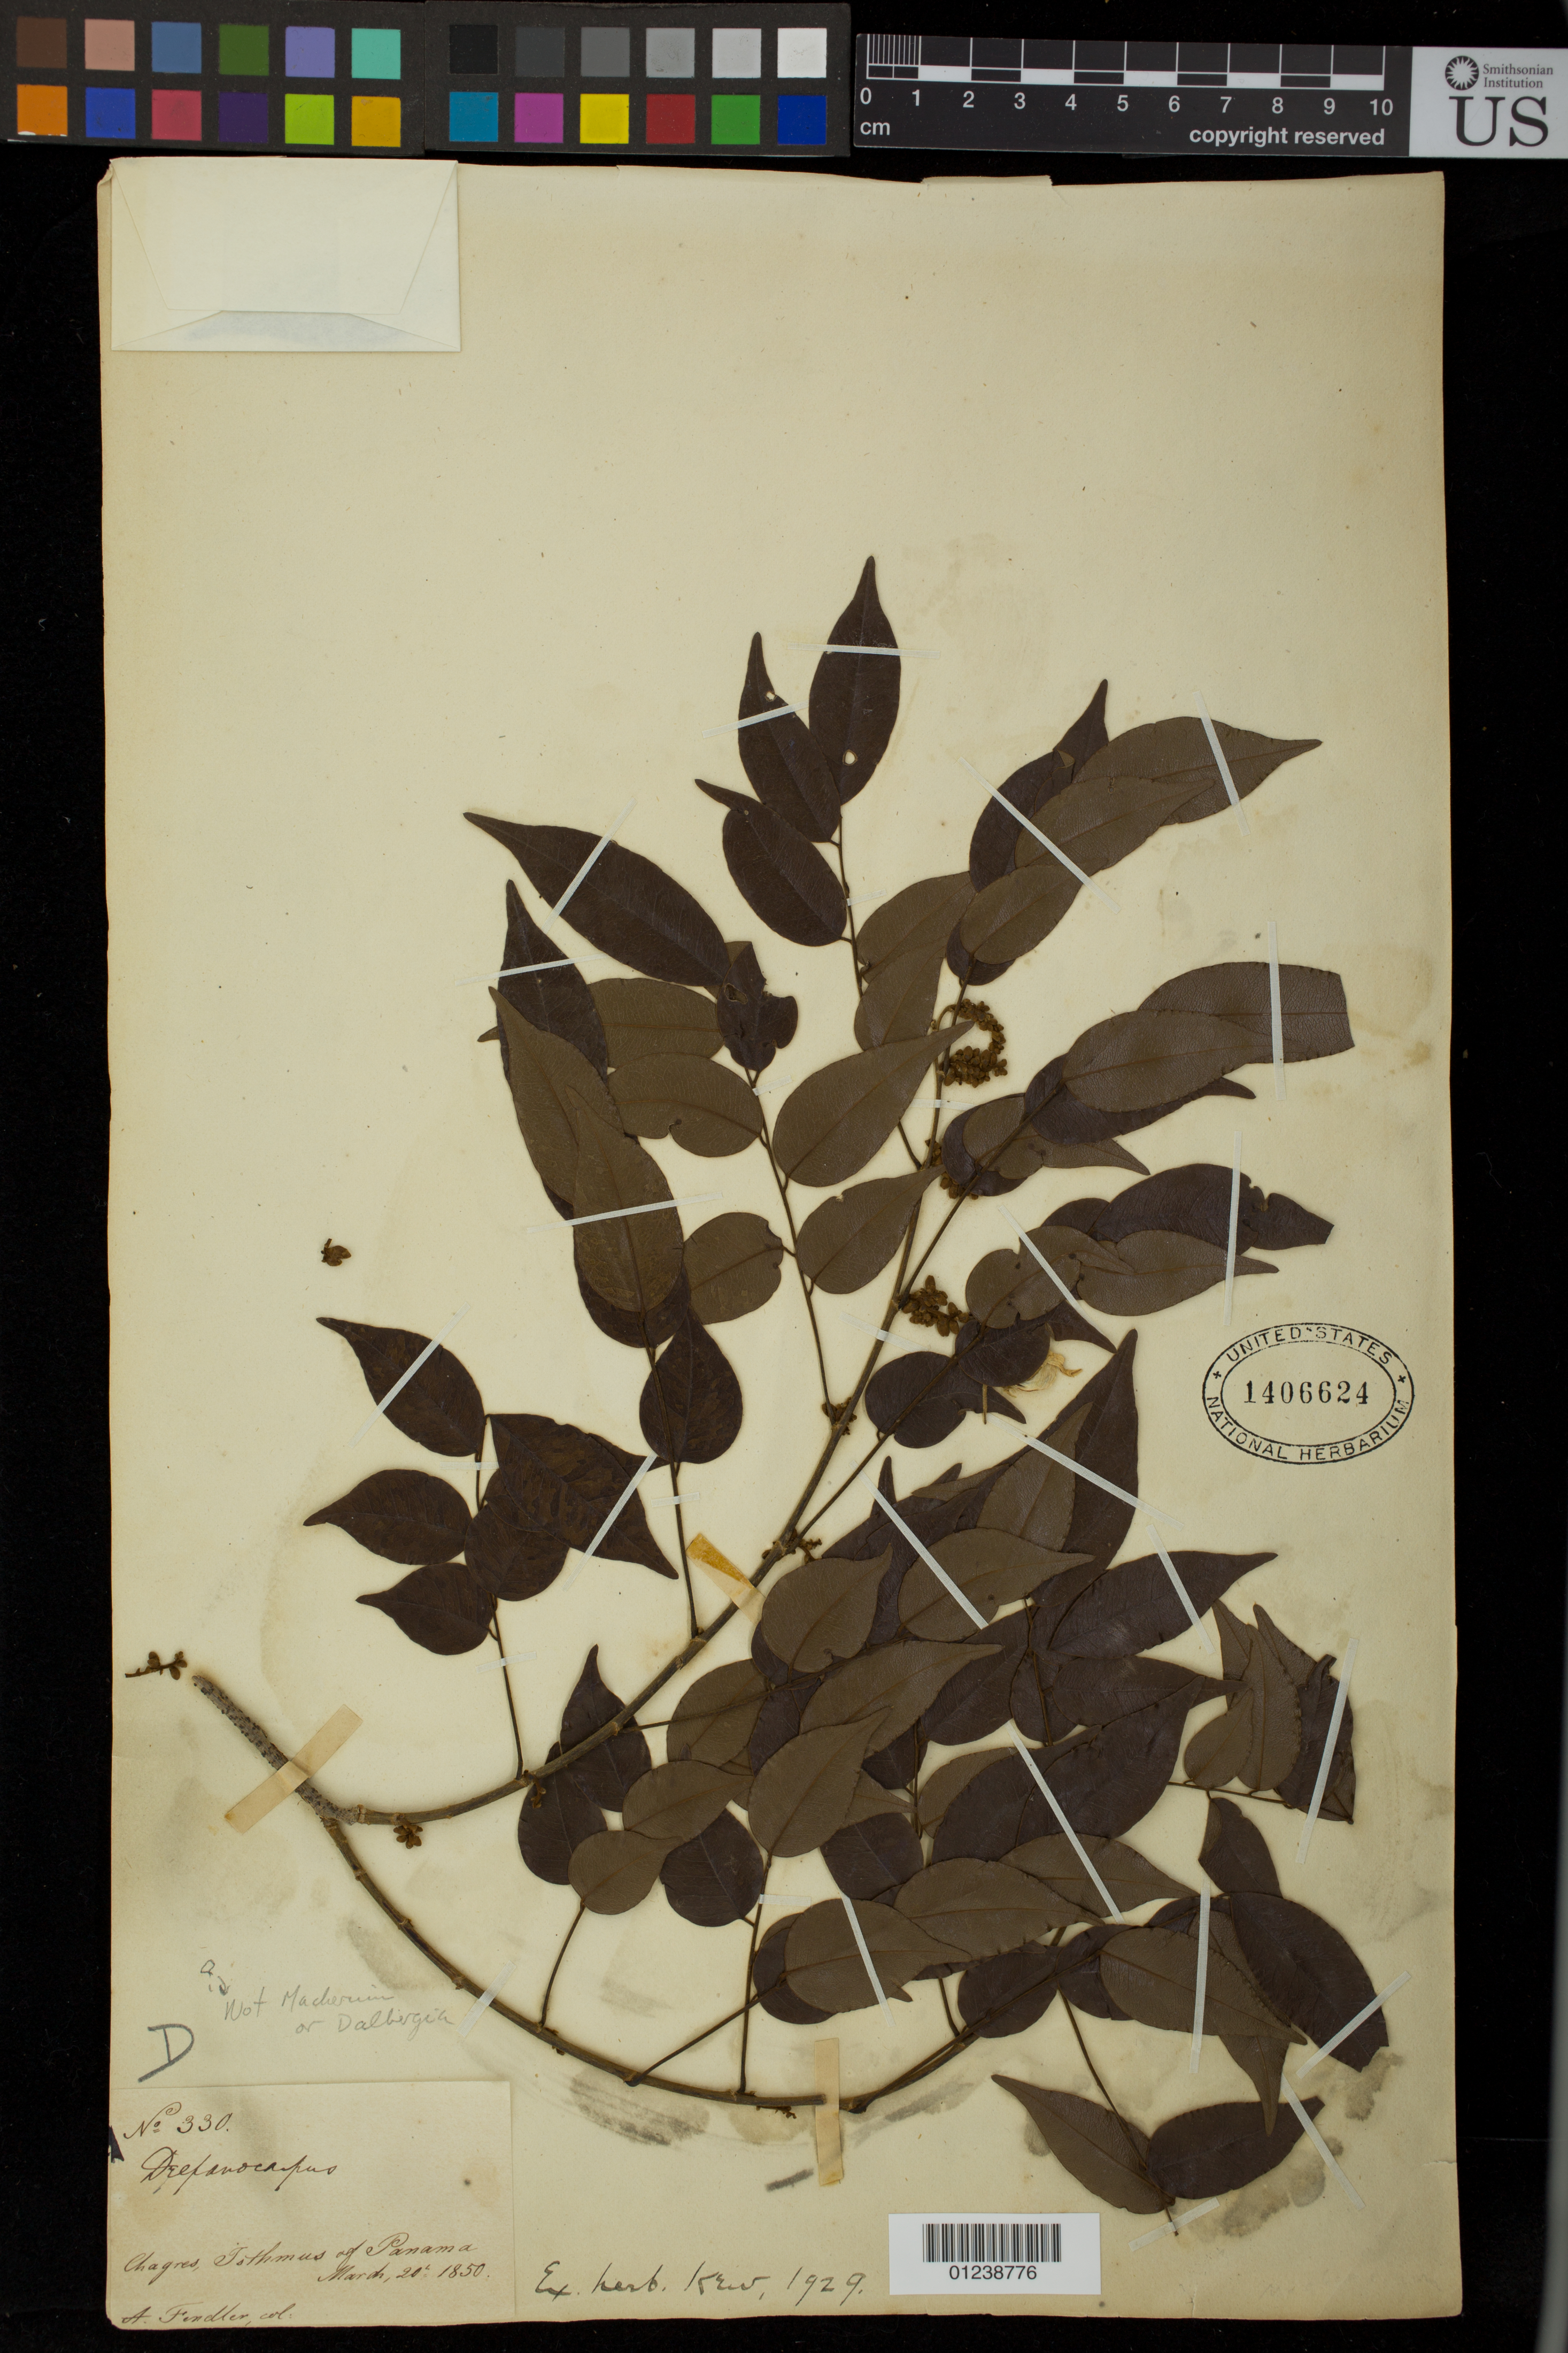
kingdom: Plantae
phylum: Tracheophyta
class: Magnoliopsida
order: Fabales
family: Fabaceae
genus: Dalbergia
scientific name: Dalbergia sp.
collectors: A. Fendler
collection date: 1929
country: Panama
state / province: Colón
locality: Chagres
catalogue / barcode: US 1406624